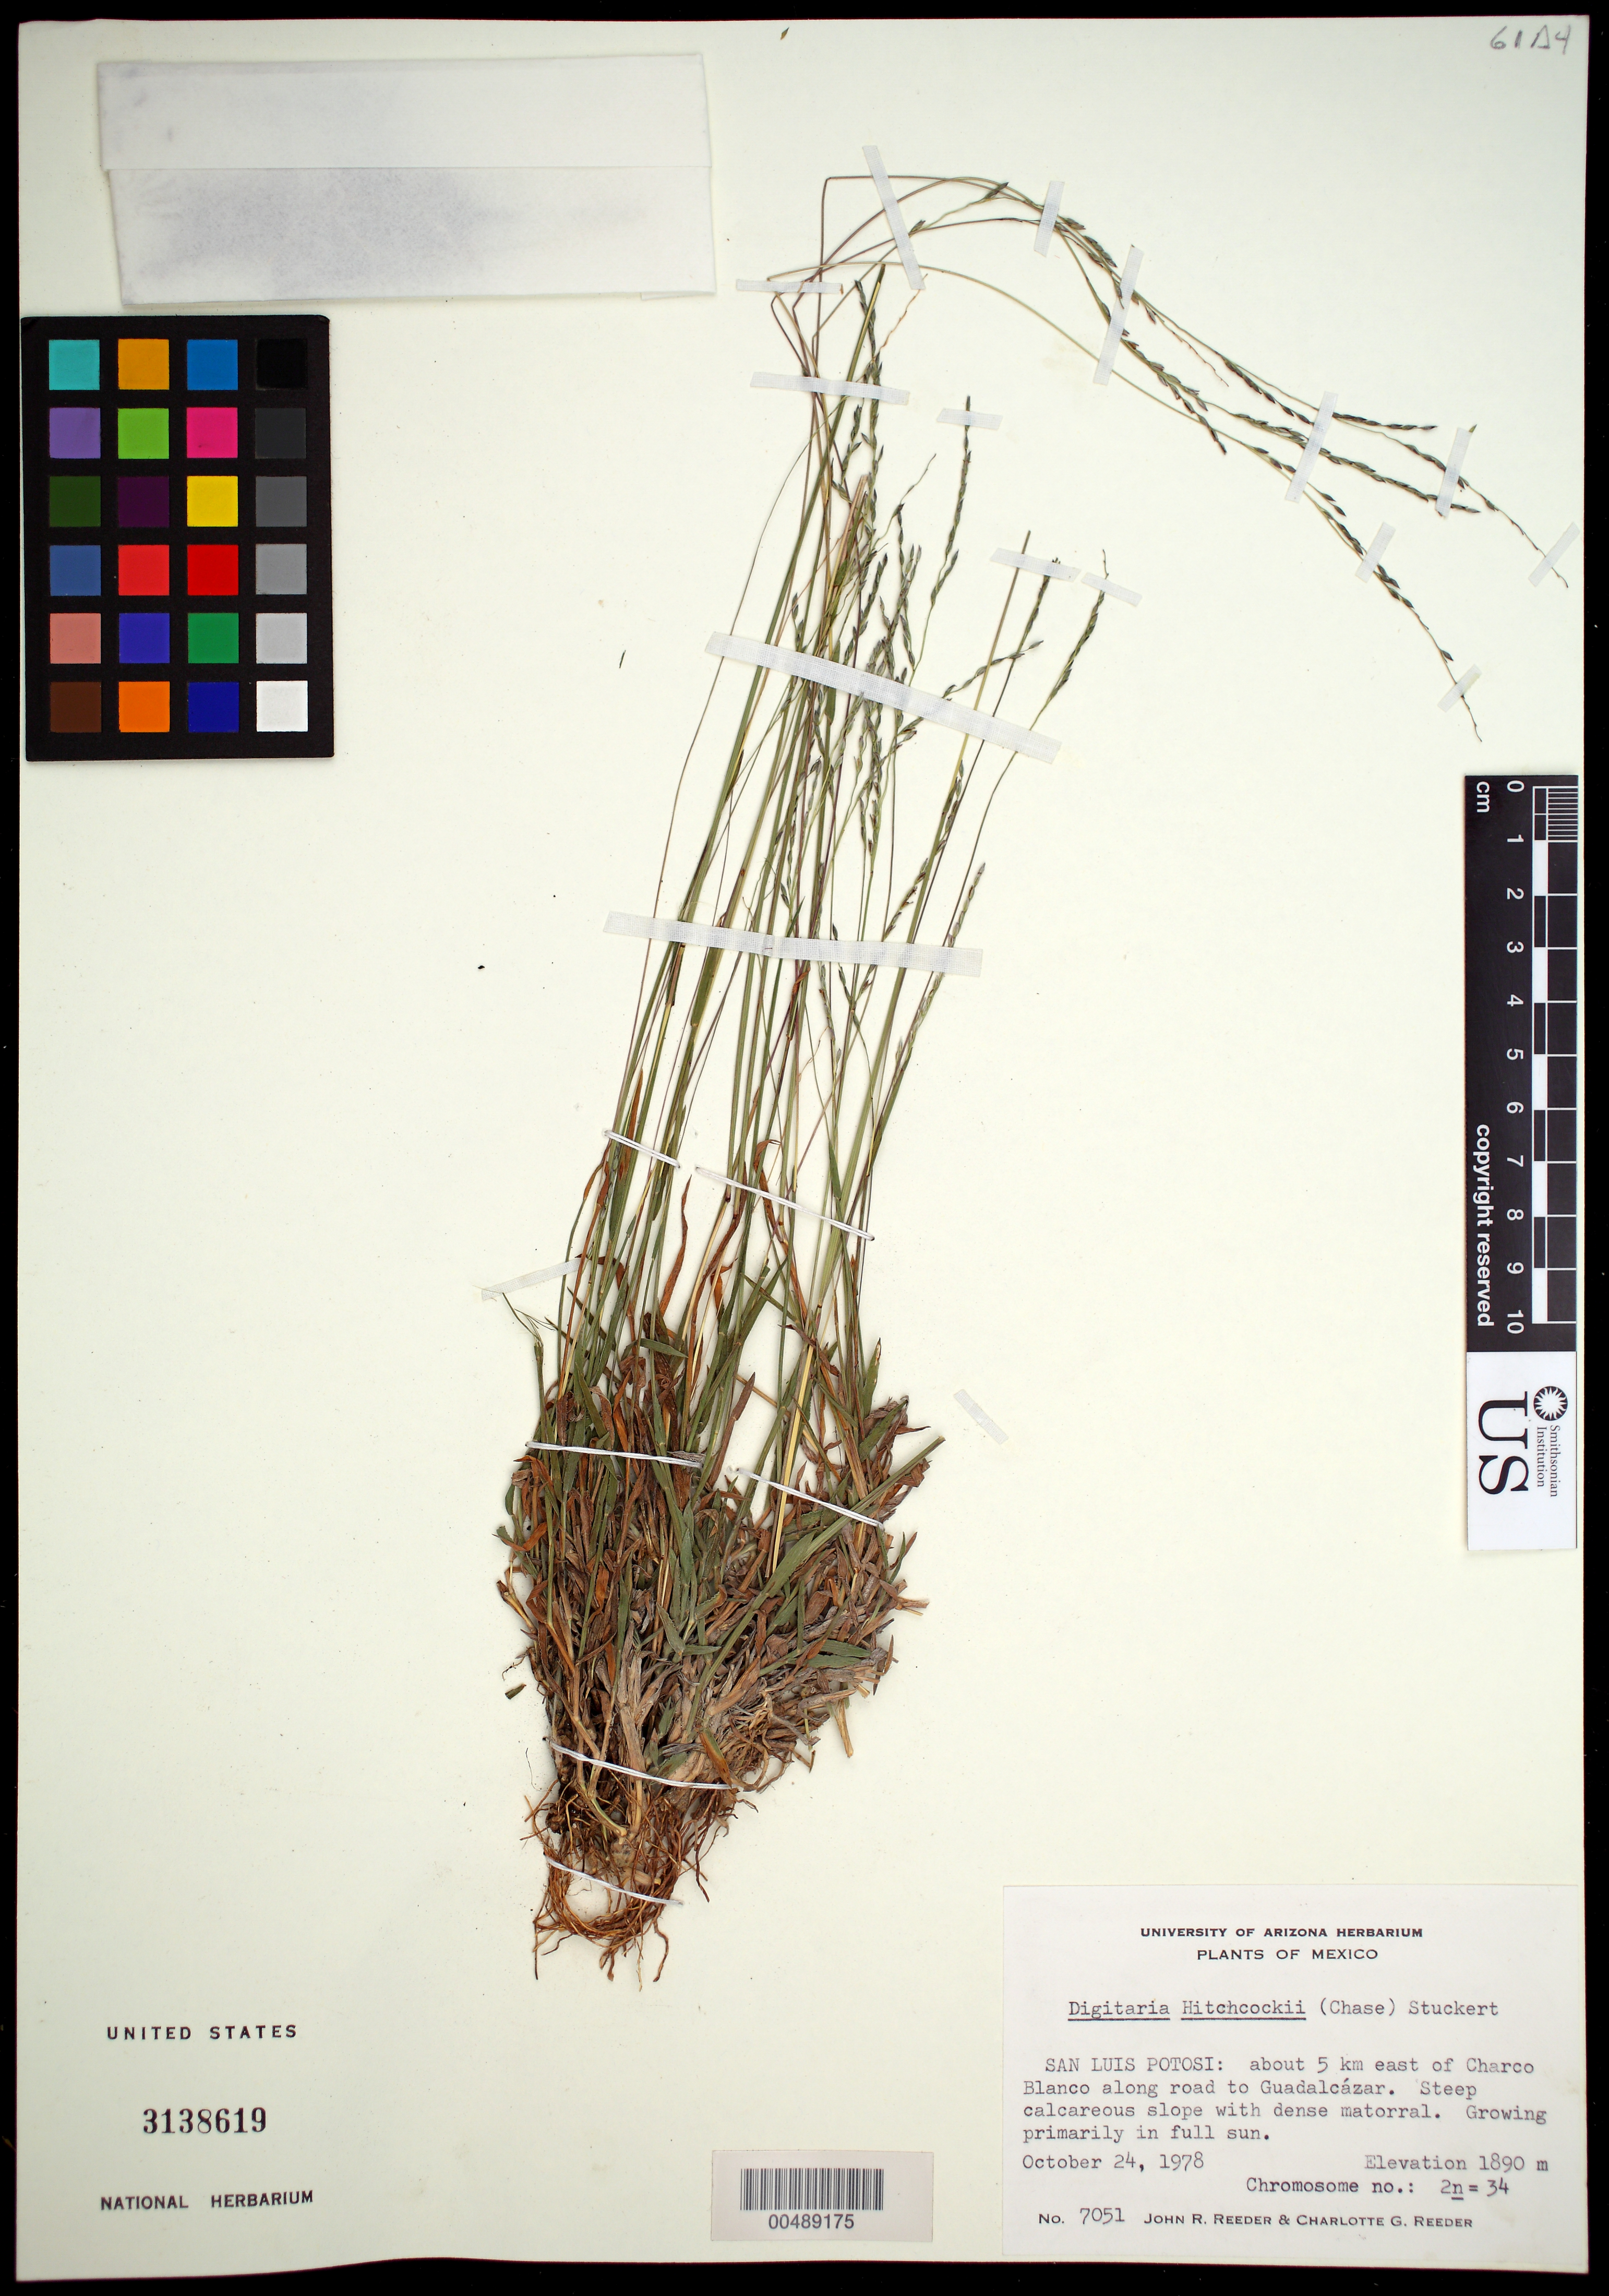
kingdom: Plantae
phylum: Tracheophyta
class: Liliopsida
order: Poales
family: Poaceae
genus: Digitaria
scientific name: Digitaria hitchcockii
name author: (Chase) Stuck.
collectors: J. R. Reeder & C. G. Reeder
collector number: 7051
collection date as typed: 24 Oct 1978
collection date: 1978-10-24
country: Mexico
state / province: San Luis Potosi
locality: About 5 km E of Charco Blanco along rd to Guadalcázar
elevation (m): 1890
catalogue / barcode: US 3138619